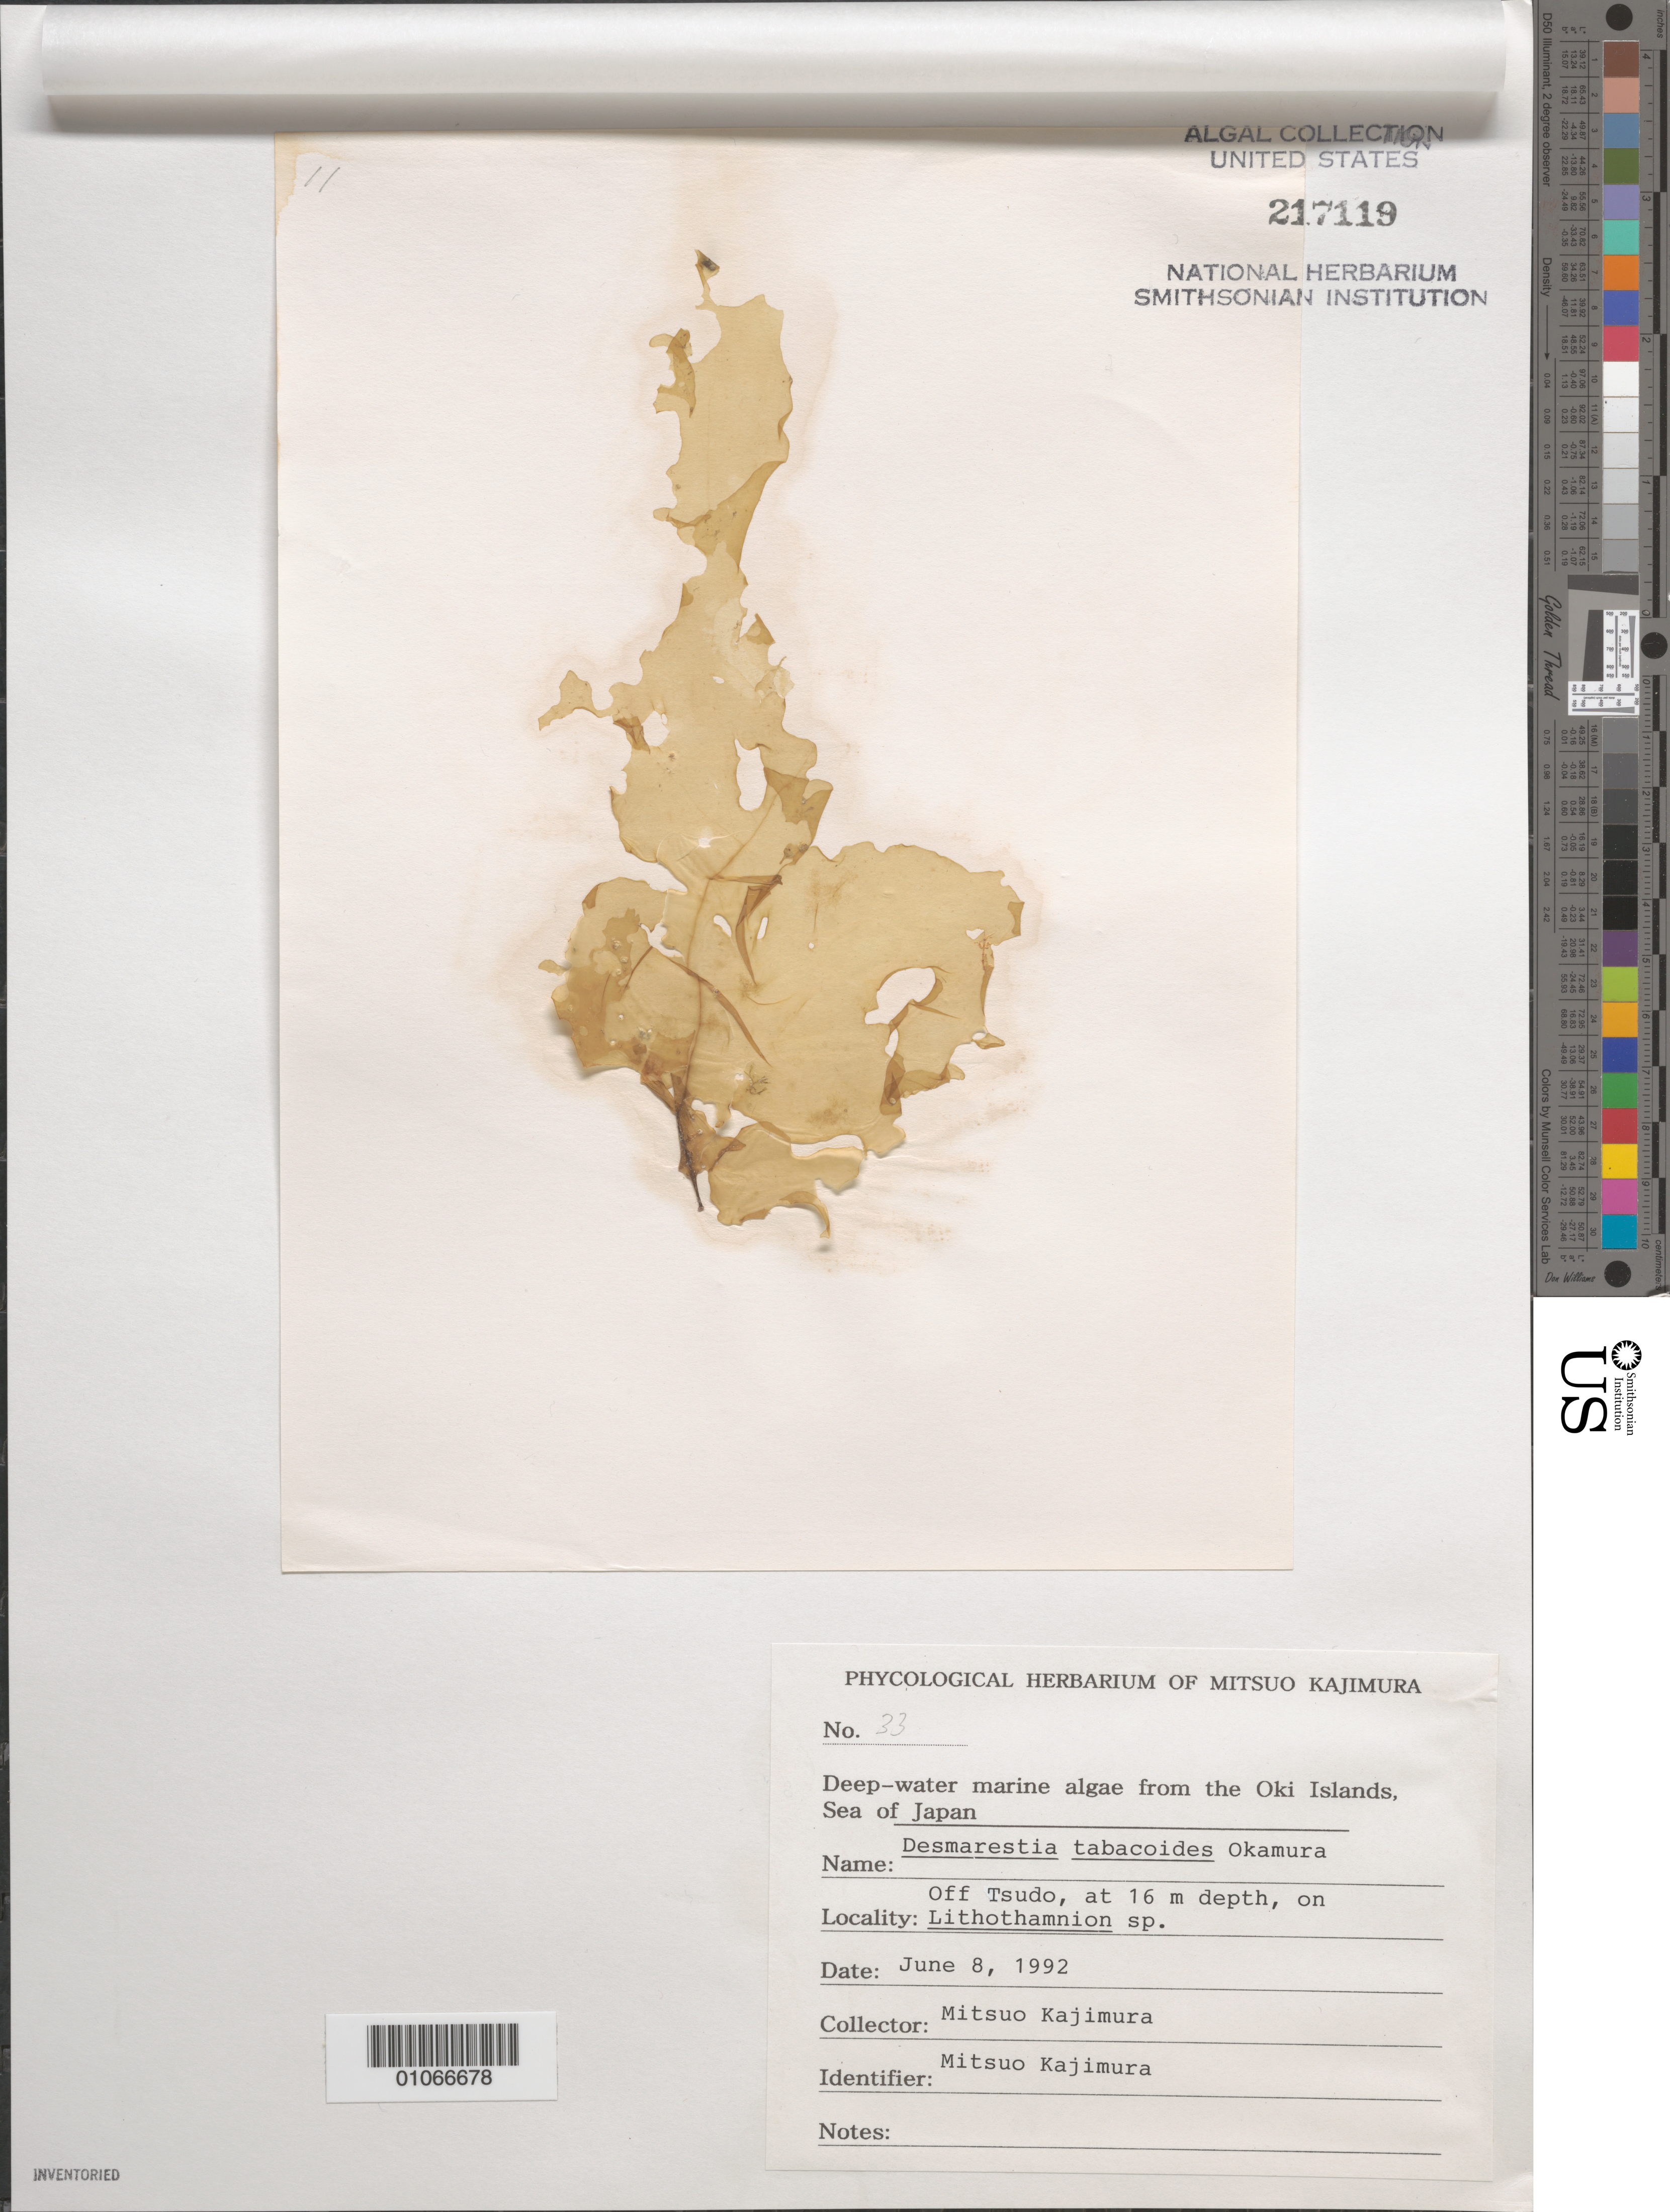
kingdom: Chromista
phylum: Ochrophyta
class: Phaeophyceae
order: Desmarestiales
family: Desmarestiaceae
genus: Desmarestia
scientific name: Desmarestia tabacoides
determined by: Kajimura, Mitsuo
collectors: M. Kajimura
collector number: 33 & specimen 11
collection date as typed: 08 Jun 1992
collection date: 1992-06-08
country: Japan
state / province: Simane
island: Oki Is.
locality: Off Tsudo [village], Sea of Japan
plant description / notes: Phycologial Herbarium of Mitsuo Kajimura, Deep-water marine algae from the Oki Islands, Sea of Japan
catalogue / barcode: US 217119